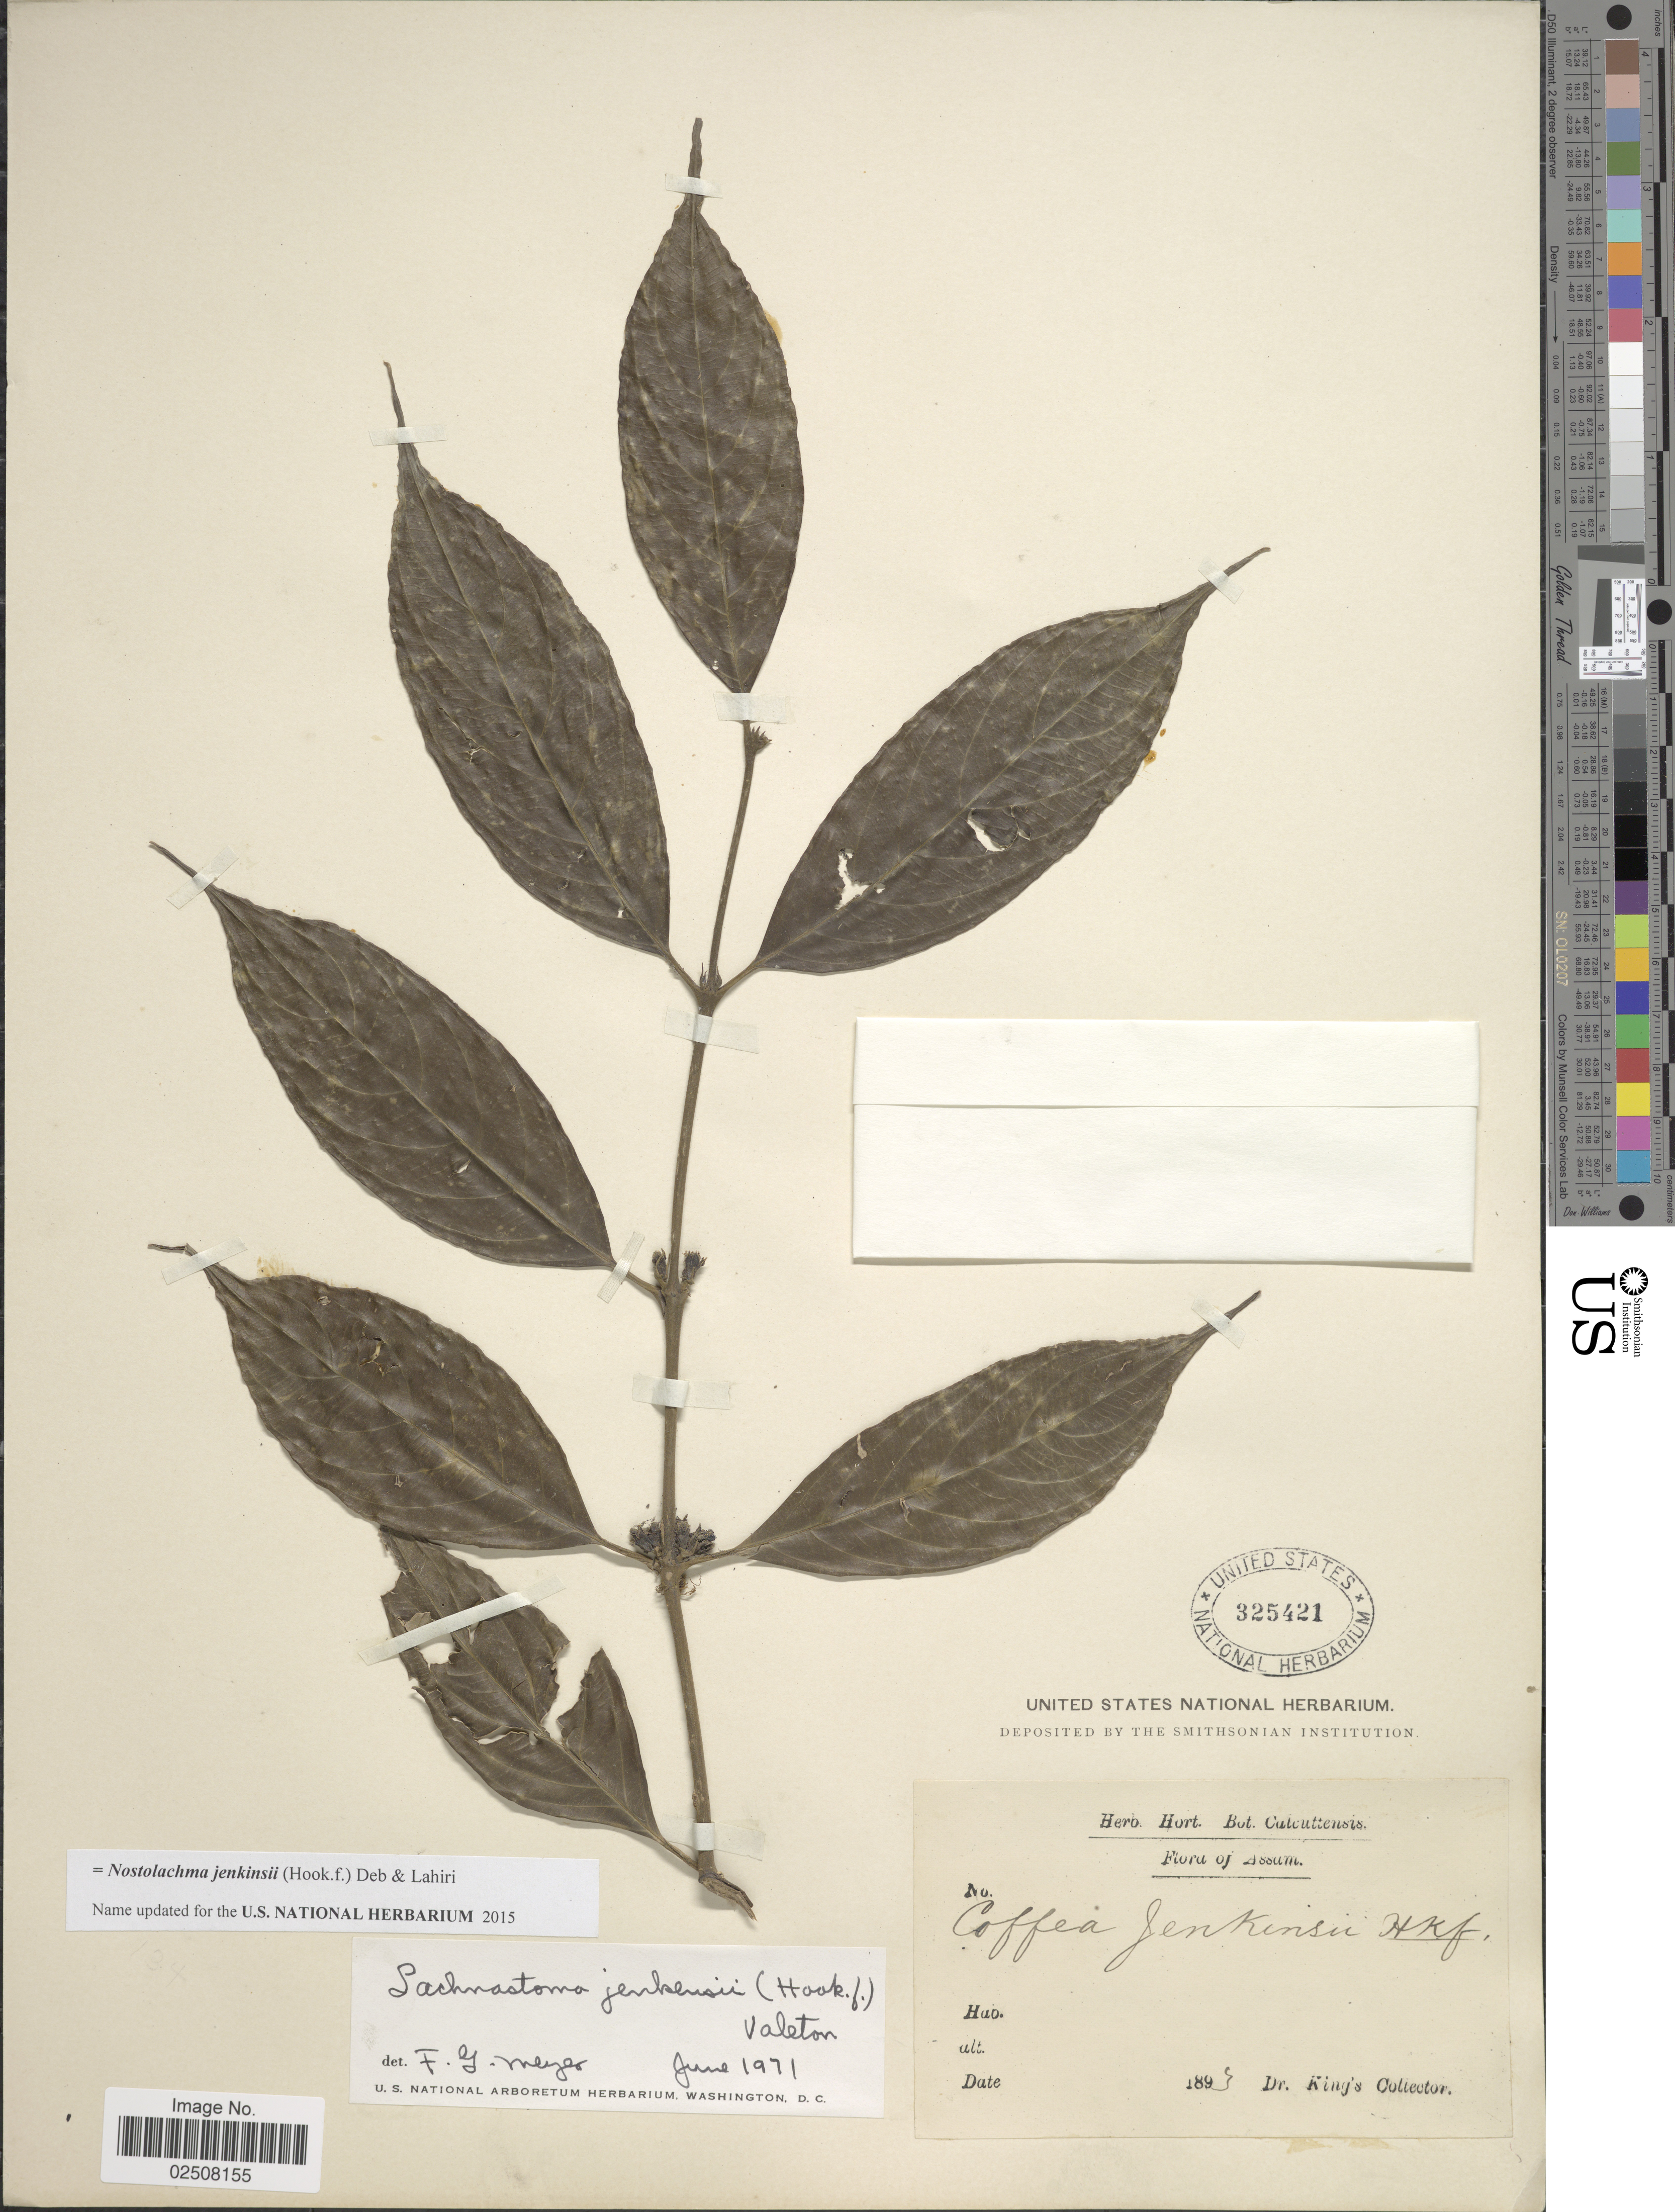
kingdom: Plantae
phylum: Tracheophyta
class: Magnoliopsida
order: Gentianales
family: Rubiaceae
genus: Nostolachma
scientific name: Nostolachma jenkinsii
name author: (Hook. f.) Deb & Lahiri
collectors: Dr. King's collector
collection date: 1893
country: India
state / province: Assam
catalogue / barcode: US 325421